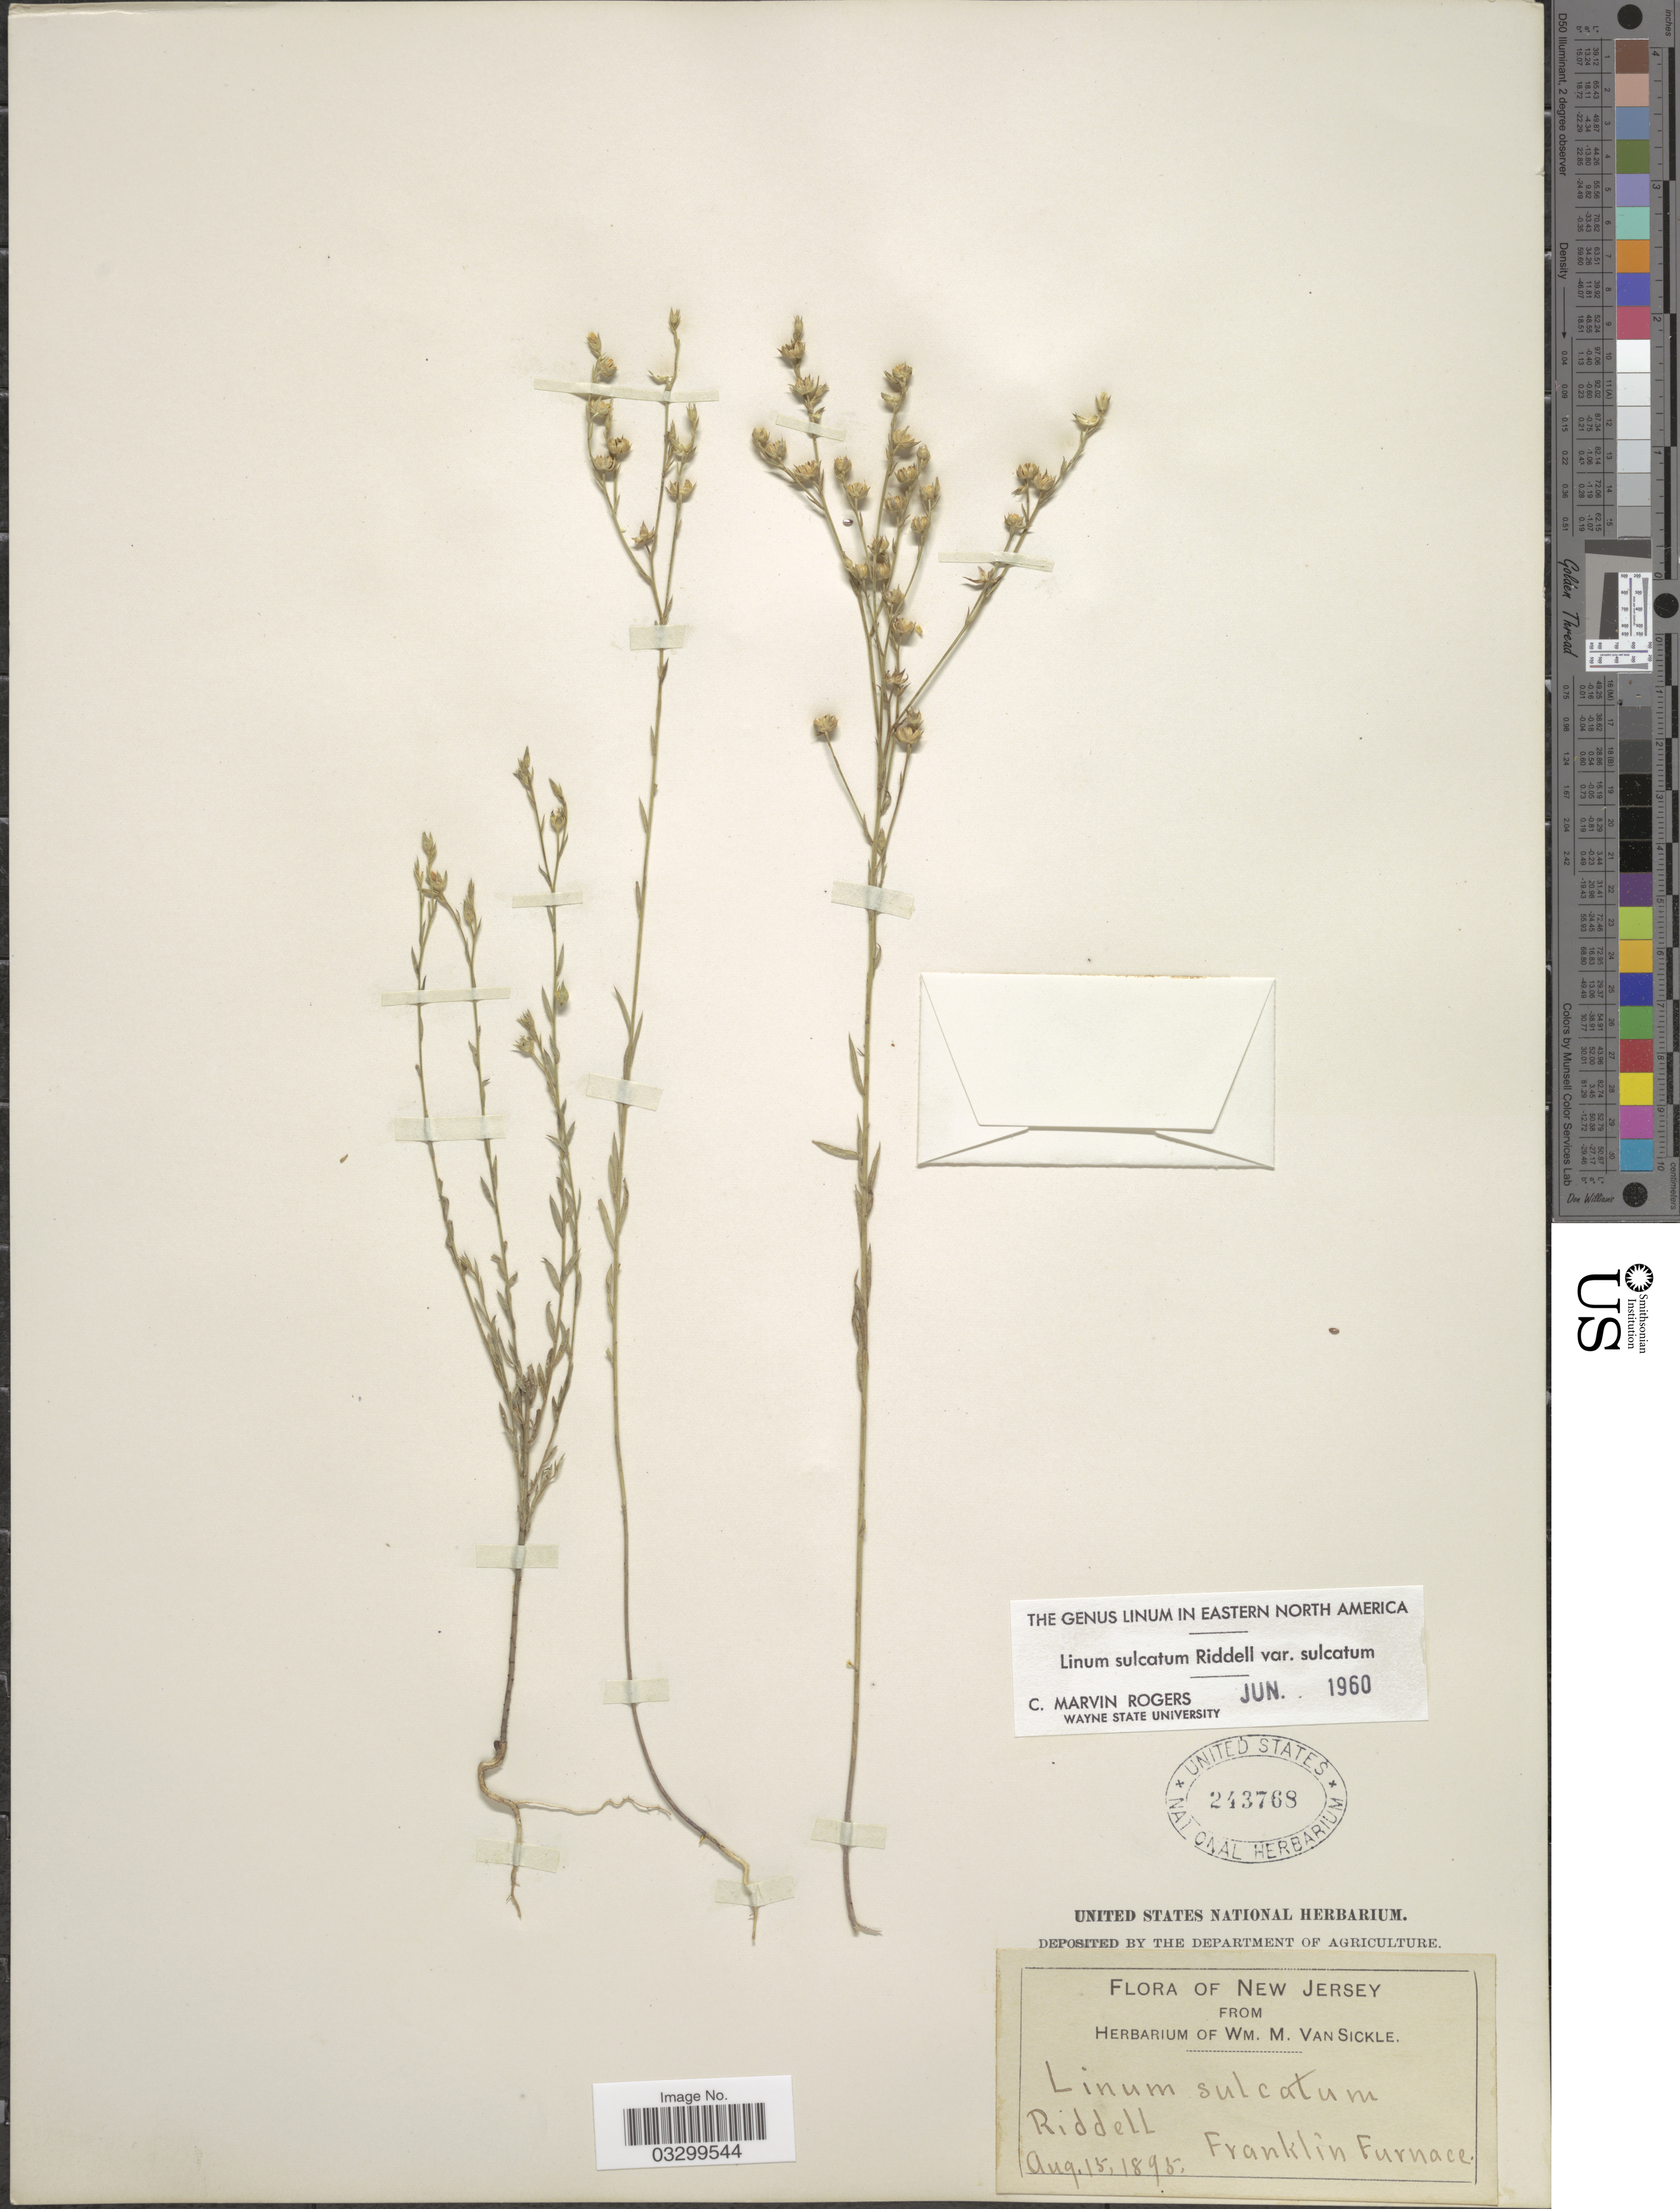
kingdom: Plantae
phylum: Tracheophyta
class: Magnoliopsida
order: Malpighiales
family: Linaceae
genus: Linum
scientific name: Linum sulcatum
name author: Riddell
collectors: W. M. Van Sickle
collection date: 1895-08-15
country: United States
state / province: New Jersey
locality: Riddell Franklin Furnace.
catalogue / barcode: US 243768